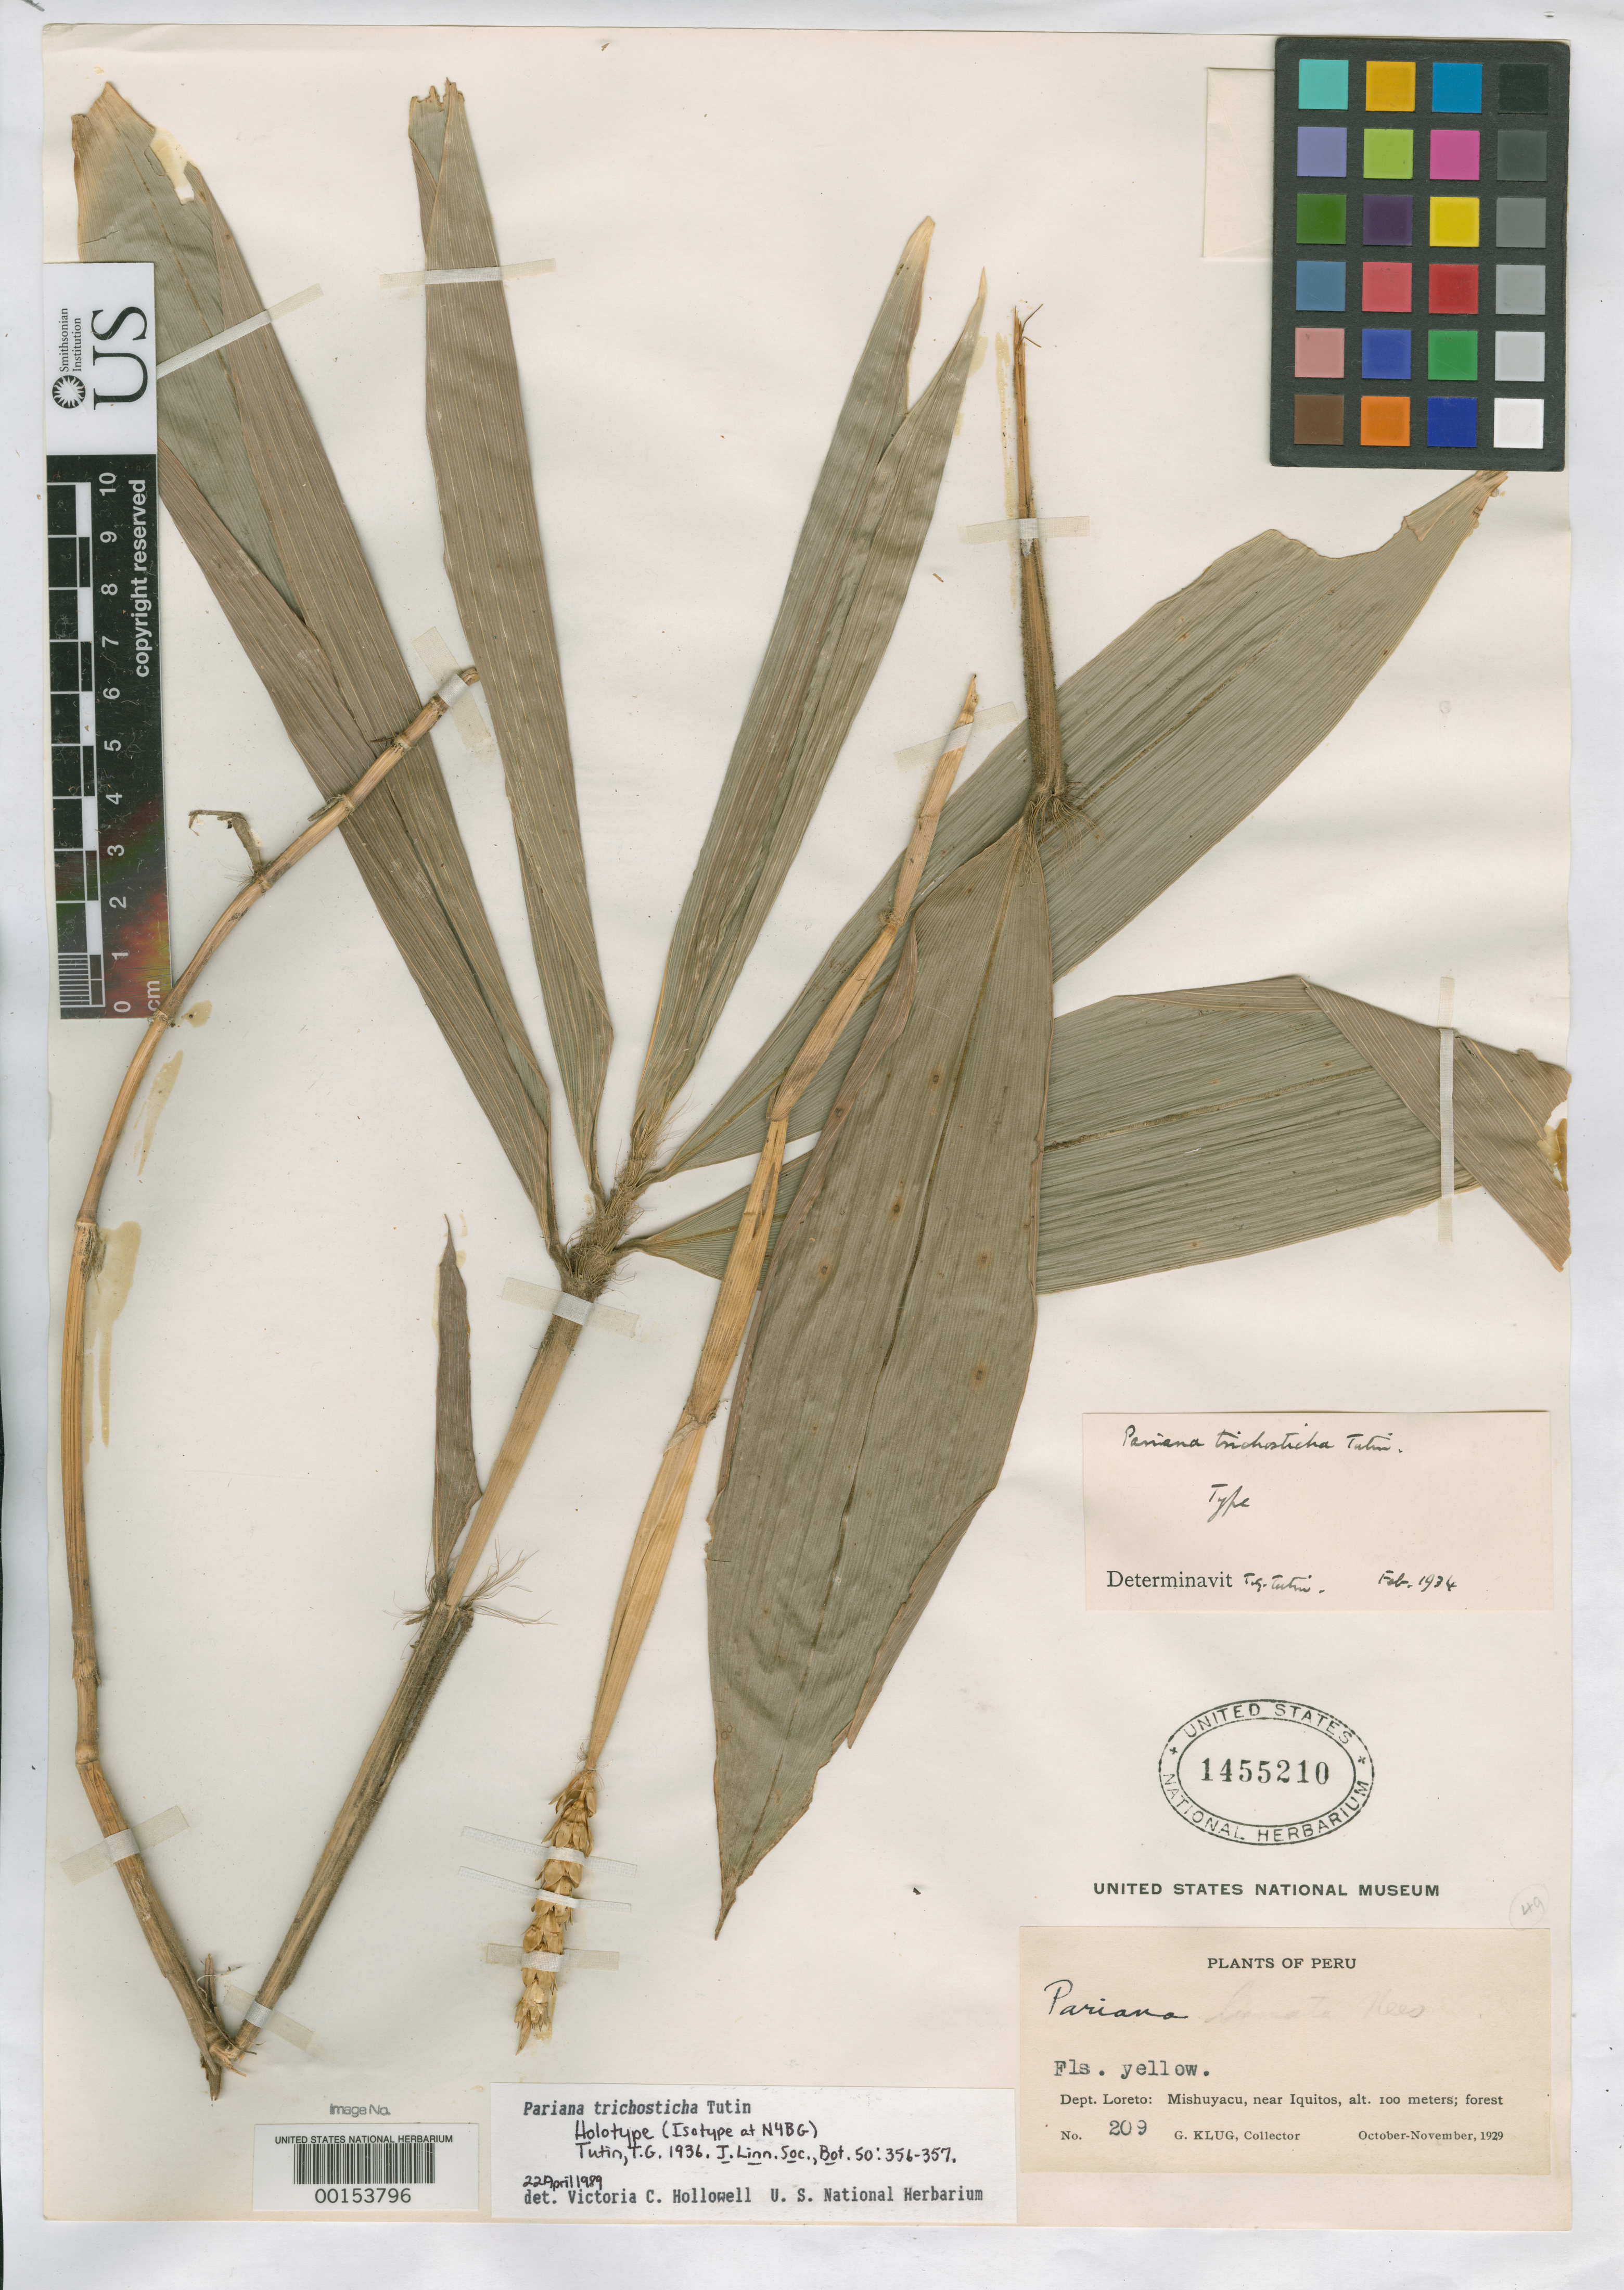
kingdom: Plantae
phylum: Tracheophyta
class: Liliopsida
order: Poales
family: Poaceae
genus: Pariana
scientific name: Pariana trichosticha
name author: Tutin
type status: Holotype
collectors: G. Klug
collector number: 209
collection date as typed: Oct 1929 to -- Nov 1929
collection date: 1929-10/1929-11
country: Peru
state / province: Loreto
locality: Mishuyacu, near Iquitos.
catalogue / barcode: US 1455210